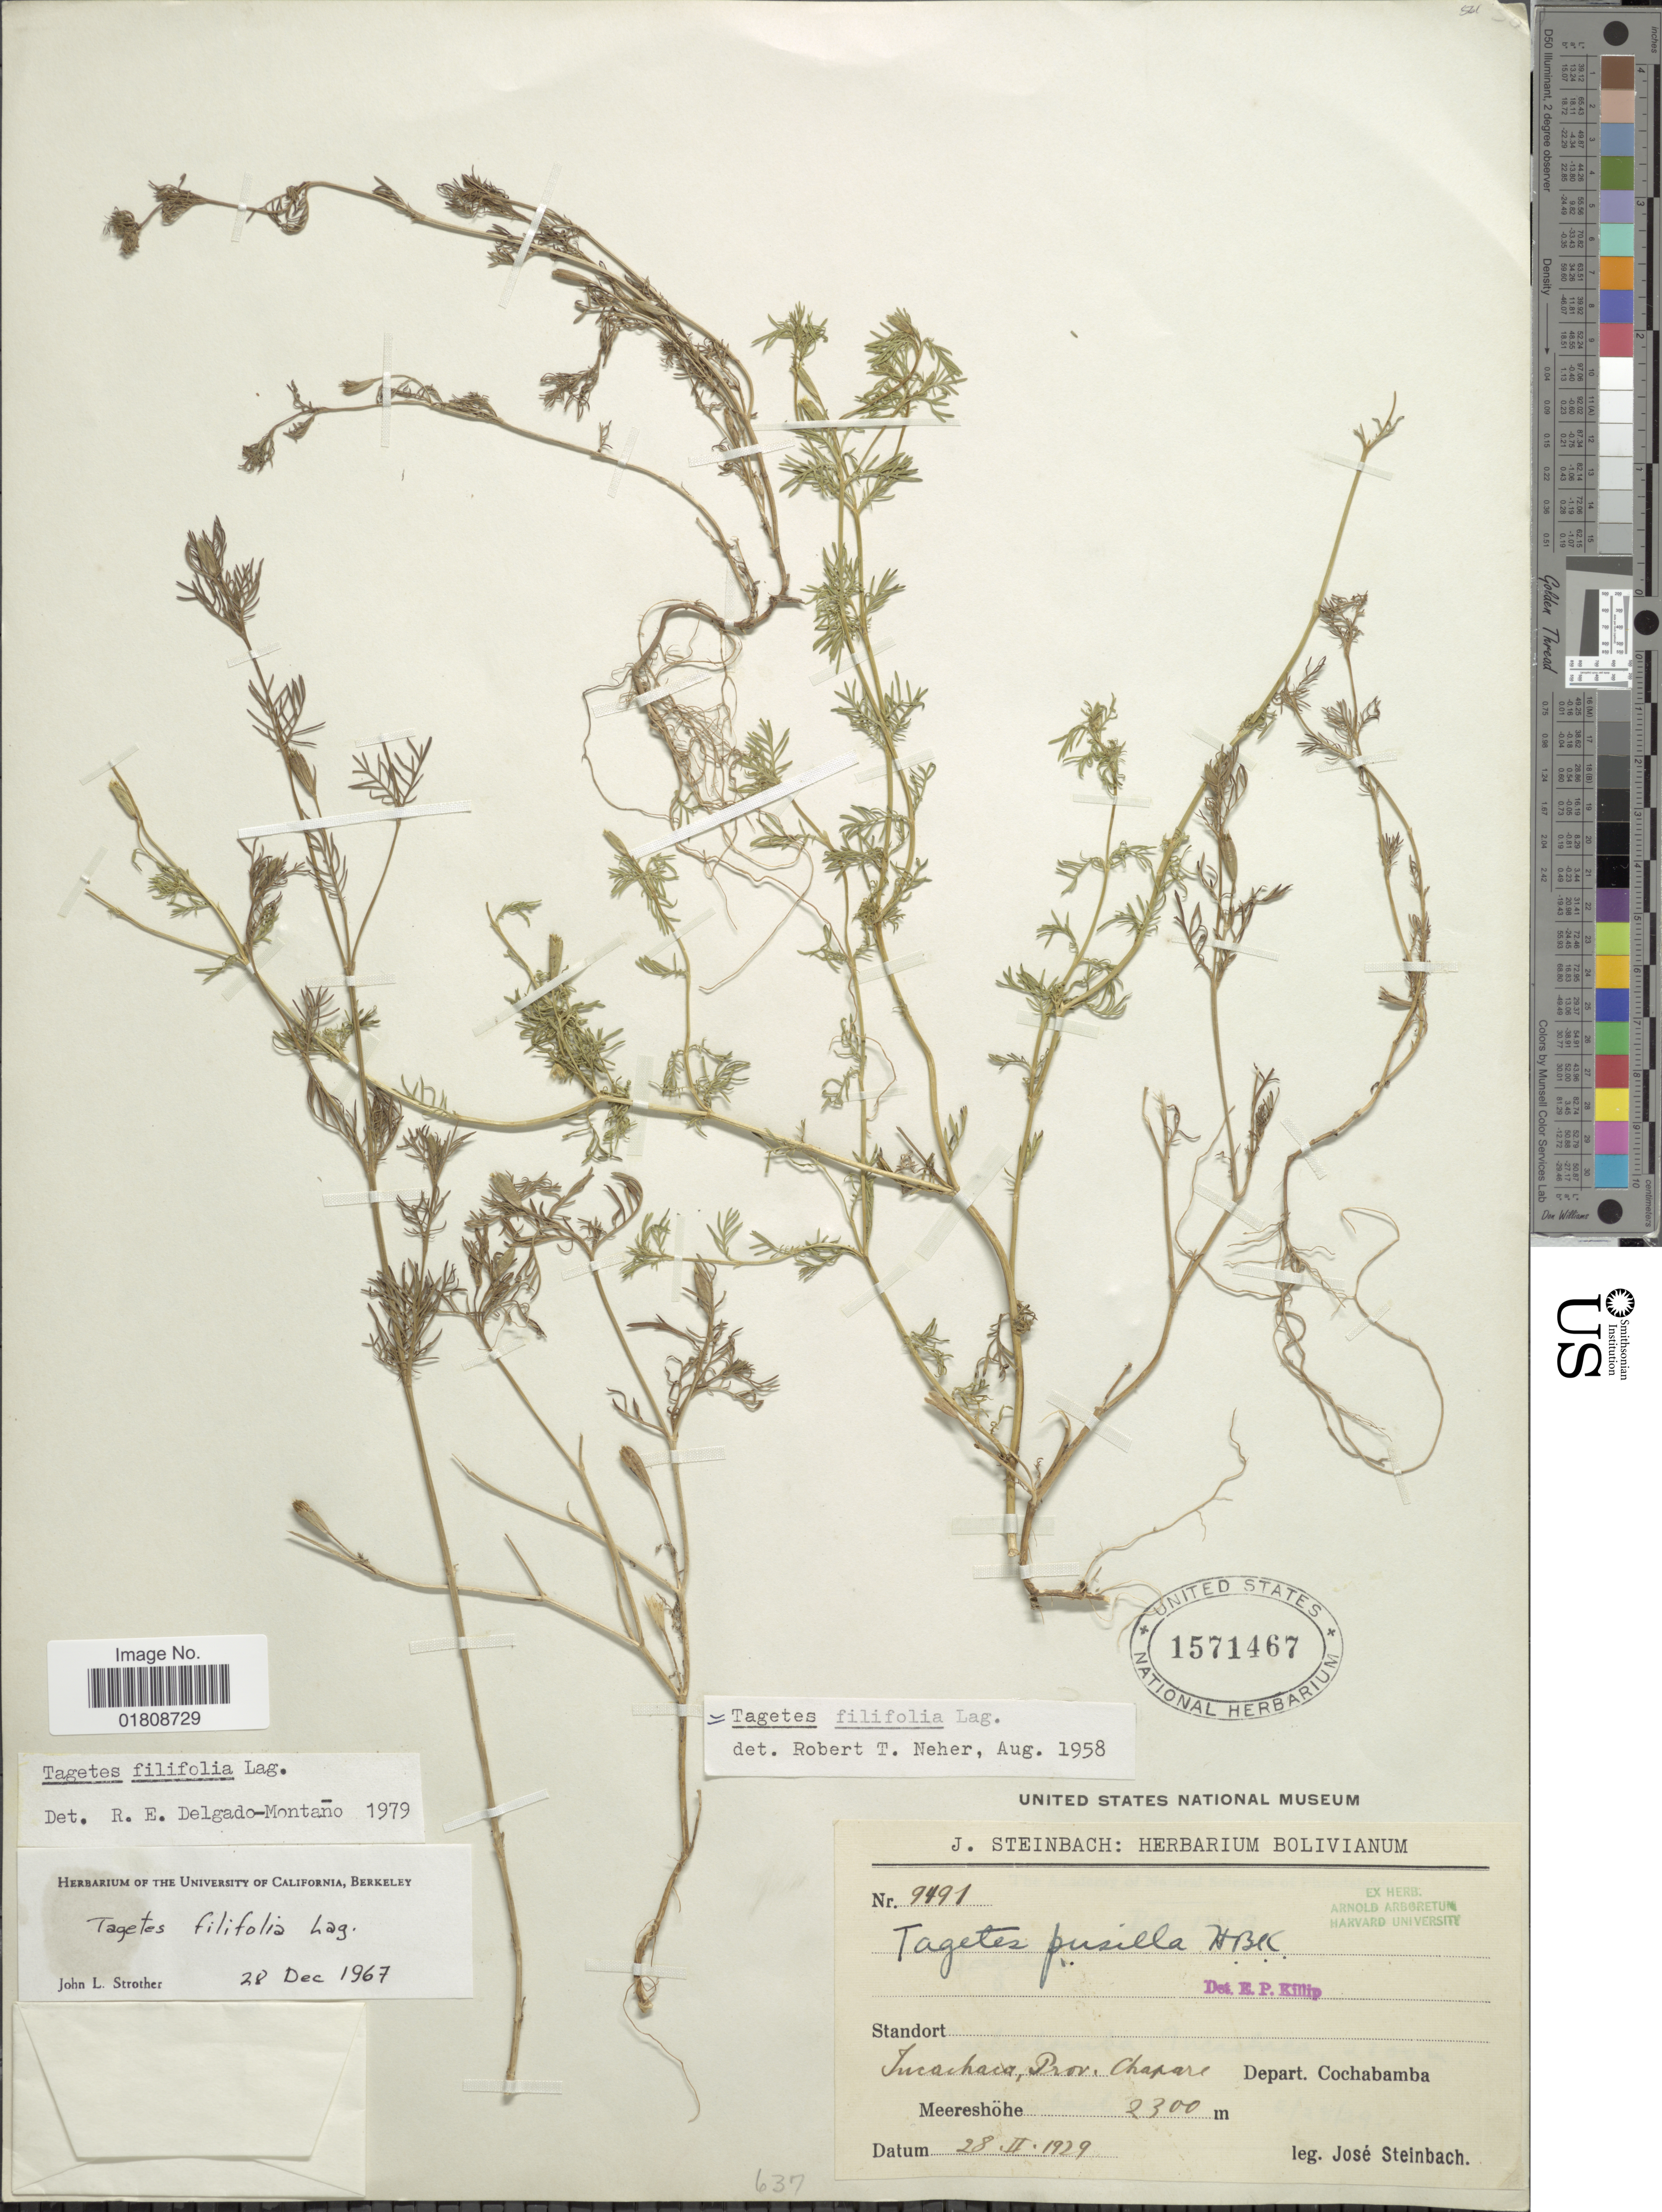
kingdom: Plantae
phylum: Tracheophyta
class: Magnoliopsida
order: Asterales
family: Asteraceae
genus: Tagetes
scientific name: Tagetes filifolia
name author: Lag.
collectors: J. Steinbach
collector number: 9491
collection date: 1929-02-28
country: Bolivia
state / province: Cochabamba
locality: Tucachaca, Prov. Chapare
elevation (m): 2300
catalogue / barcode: US 1571467